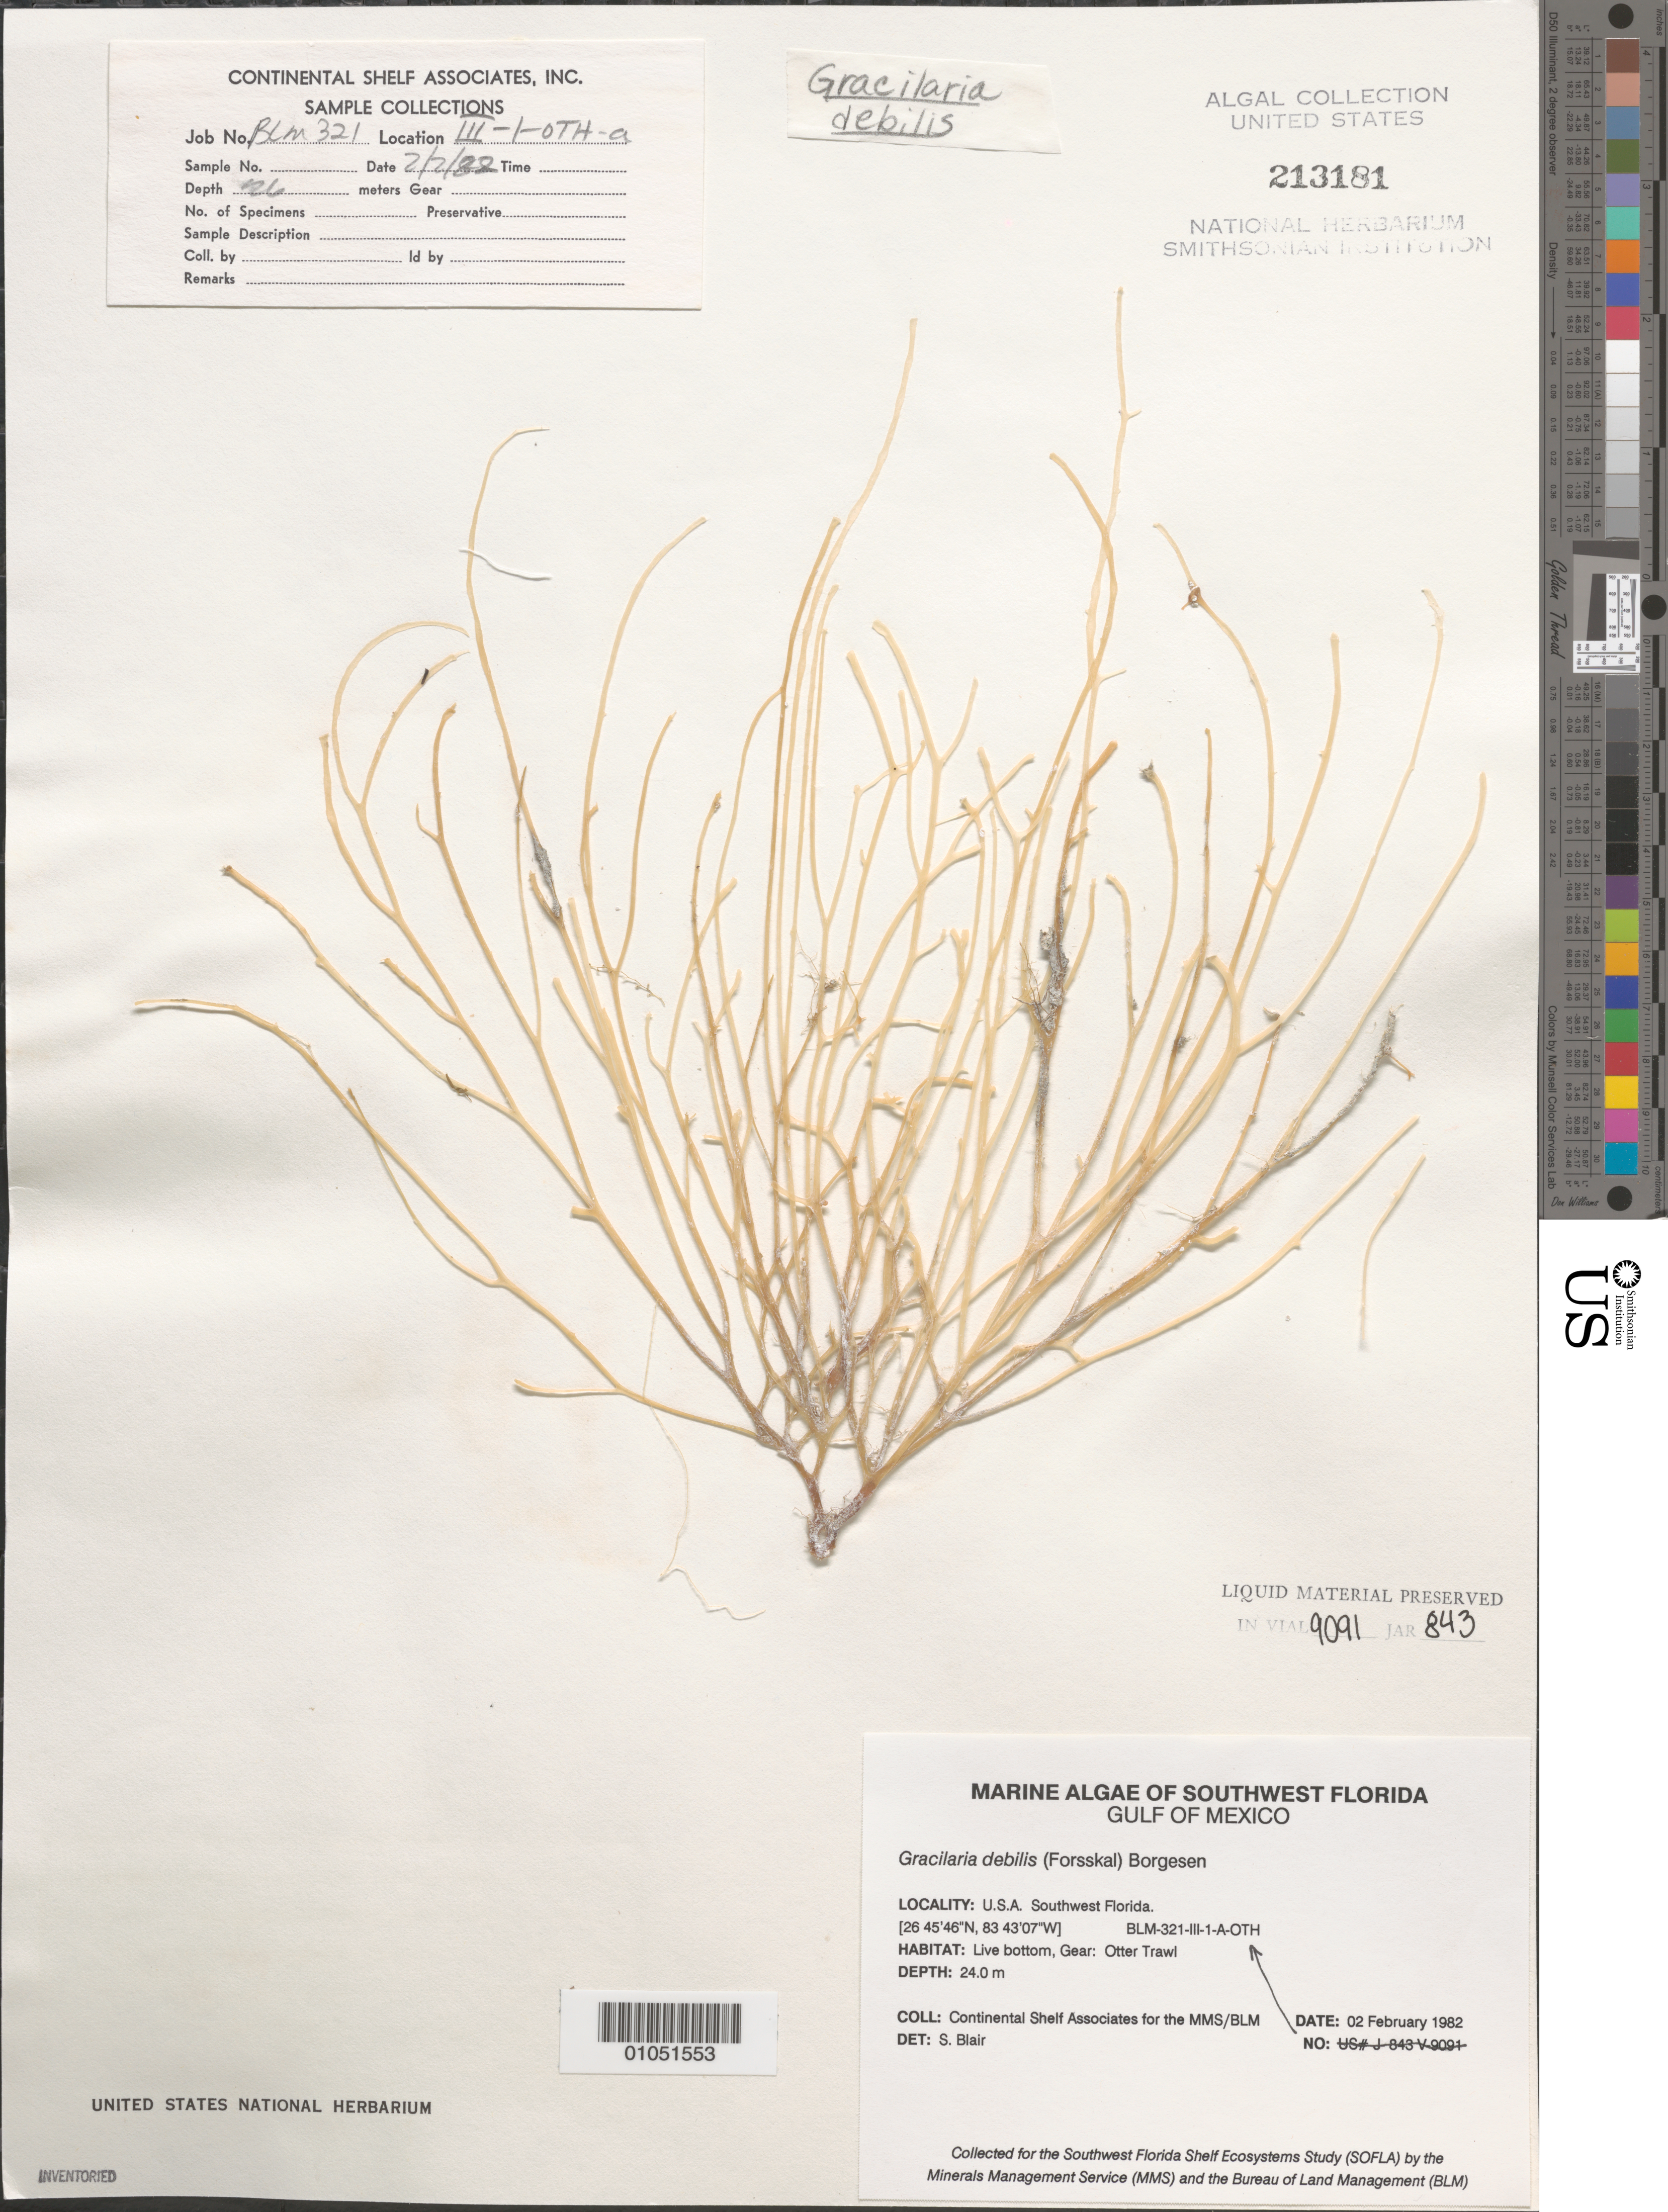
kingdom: Plantae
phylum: Rhodophyta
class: Florideophyceae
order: Gracilariales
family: Gracilariaceae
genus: Gracilaria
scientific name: Gracilaria debilis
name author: (Forssk.) Børgesen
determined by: Blair, S. M.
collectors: Continental Shelf Associates for the MMS/BLM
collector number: BLM-321-III-1-A-OTH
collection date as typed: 02 Feb 1982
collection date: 1982-02-02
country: United States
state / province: Florida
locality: Gulf of Mexico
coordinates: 26 45'46"N, 82 43'07"W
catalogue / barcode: US 213181